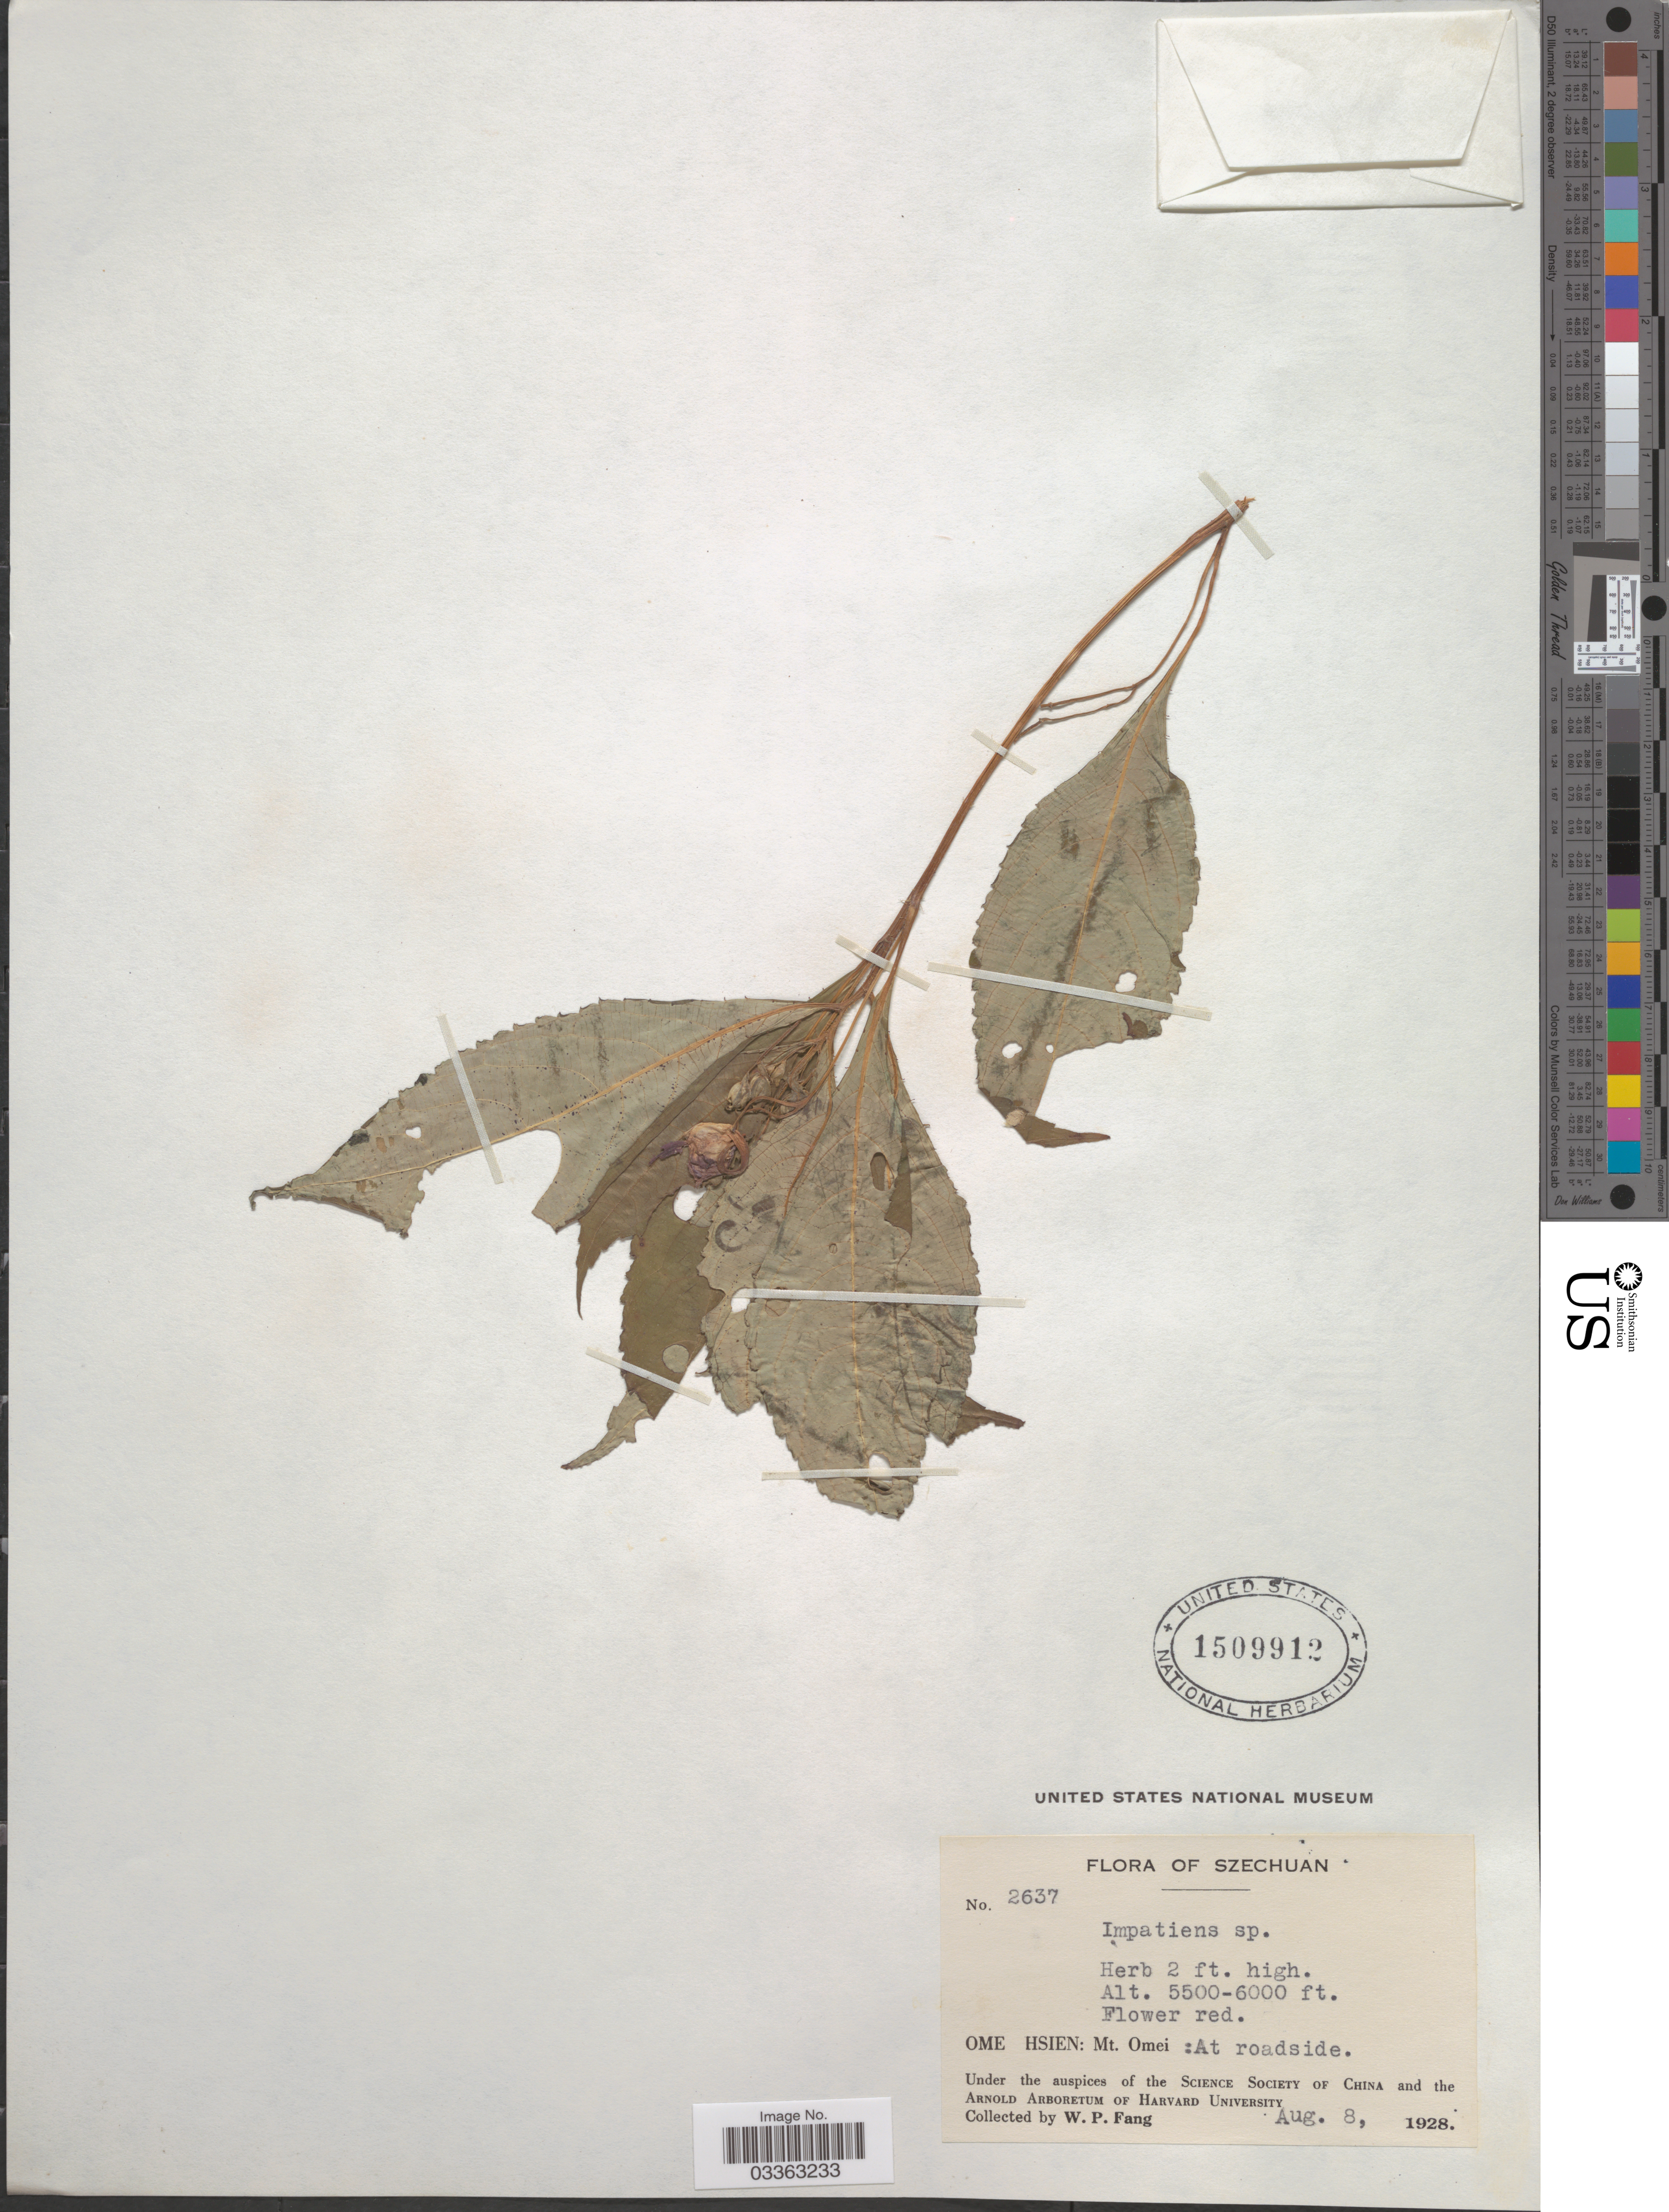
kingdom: Plantae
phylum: Tracheophyta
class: Magnoliopsida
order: Ericales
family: Balsaminaceae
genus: Impatiens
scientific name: Impatiens sp.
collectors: W. P. Fang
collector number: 2637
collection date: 1928-08-08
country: China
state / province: Sichuan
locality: Szechuan. Omei Hsien: Mt. Omei.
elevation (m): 1676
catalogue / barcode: US 1509912